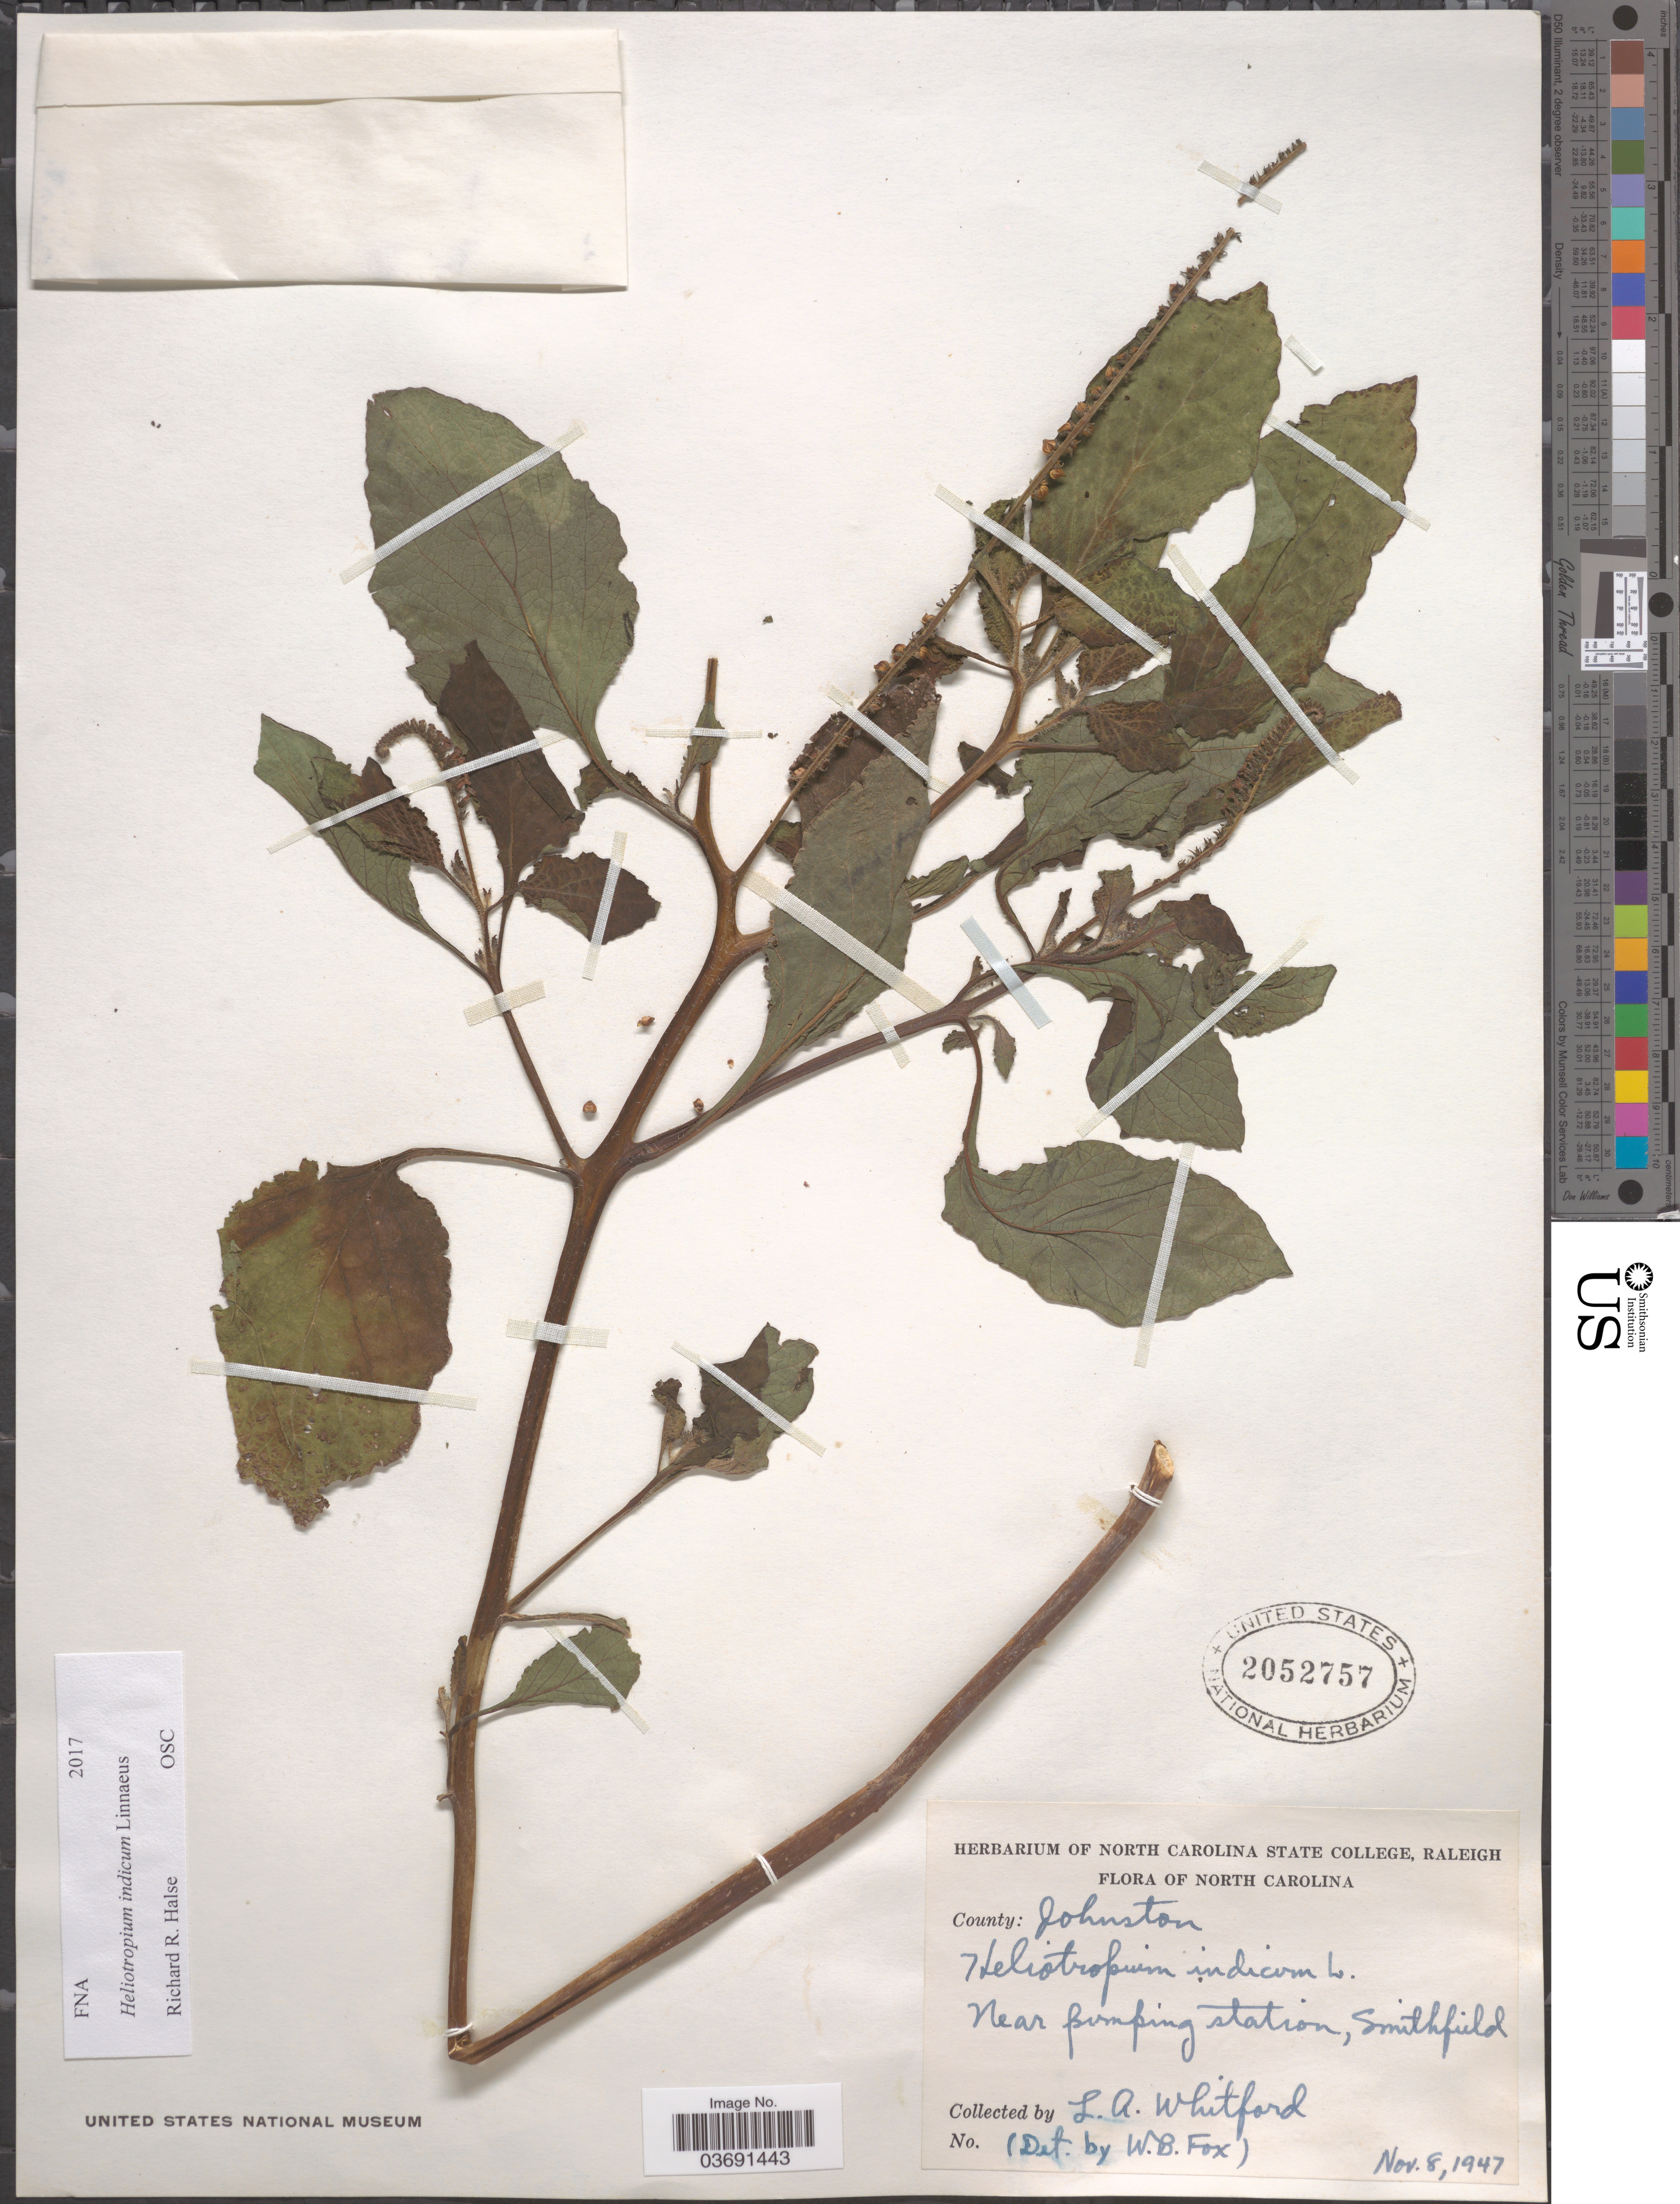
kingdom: Plantae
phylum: Tracheophyta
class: Magnoliopsida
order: Boraginales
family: Heliotropiaceae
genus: Heliotropium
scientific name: Heliotropium indicum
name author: L.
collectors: L. Whitford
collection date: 1947-11-08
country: United States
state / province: North Carolina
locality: County: Johnston. near pumping station, Smithfield.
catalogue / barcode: US 2052757